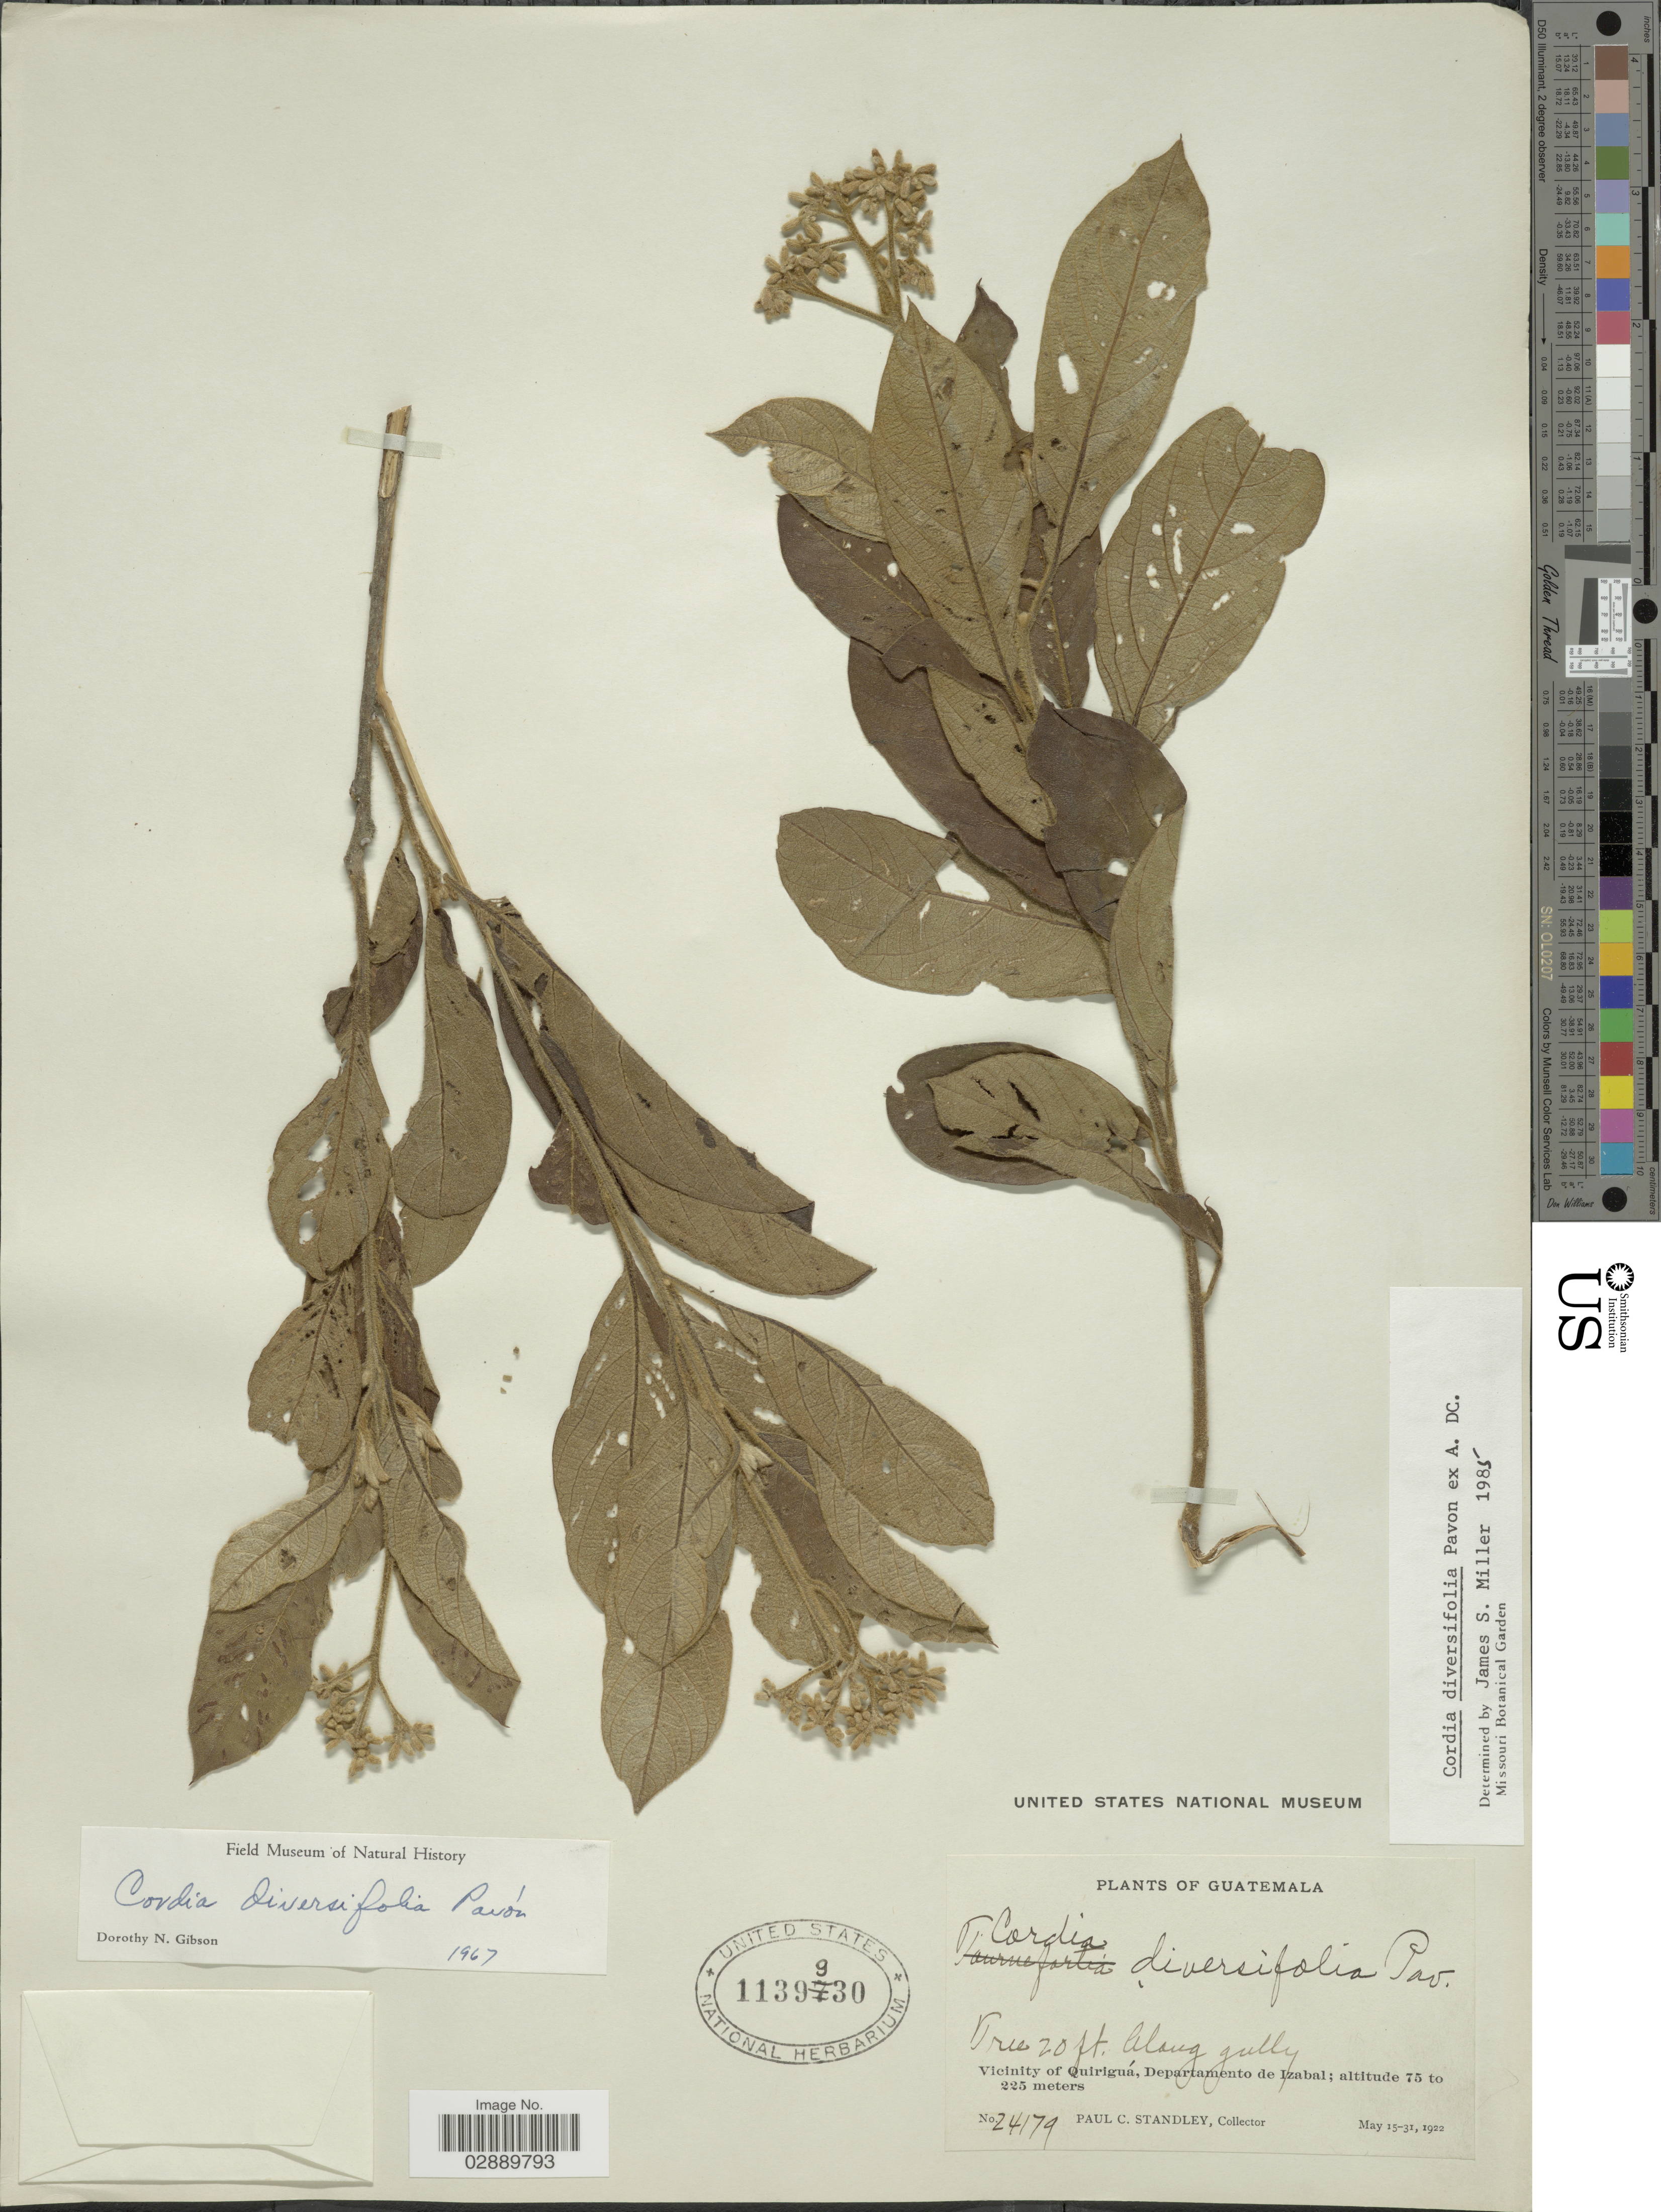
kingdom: Plantae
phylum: Tracheophyta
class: Magnoliopsida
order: Boraginales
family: Cordiaceae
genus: Cordia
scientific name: Cordia diversifolia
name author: Pav. ex DC.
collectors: P. C. Standley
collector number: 24179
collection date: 1922-05-15/1922-05-31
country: Guatemala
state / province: Izabal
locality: Vicinity of Quiriguá, Departamento de Izabal.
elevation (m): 75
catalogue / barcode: US 1139930